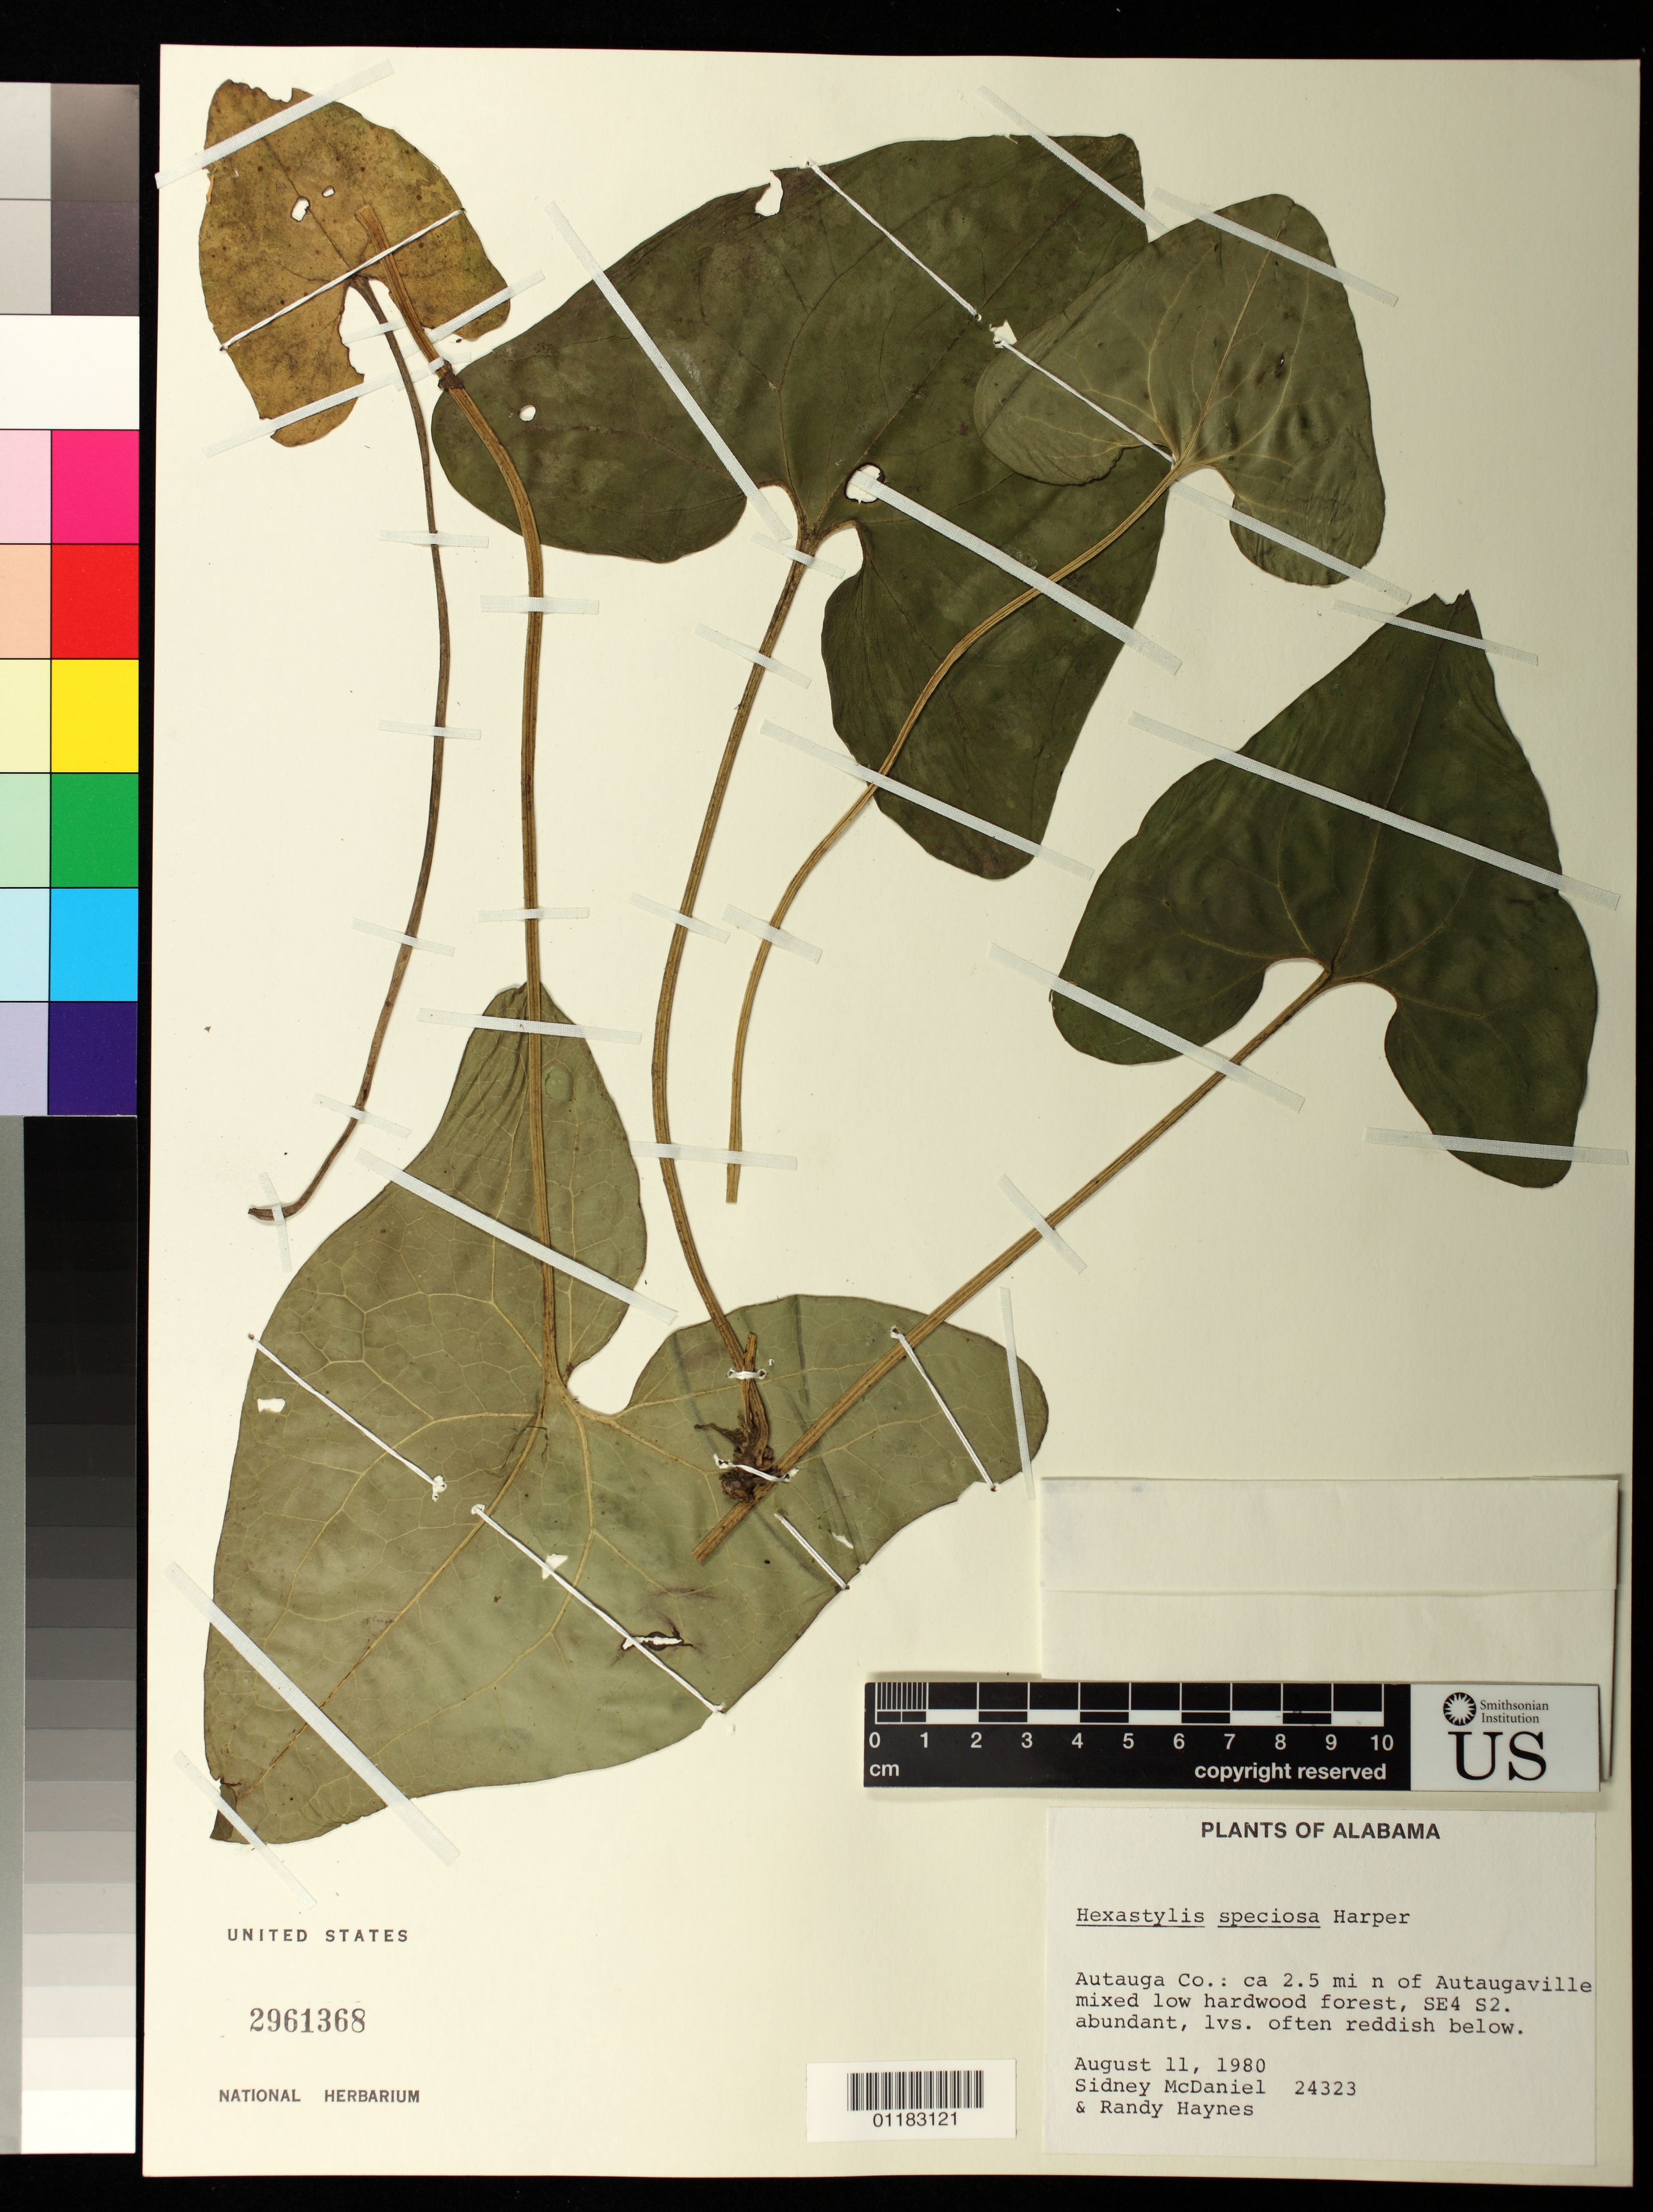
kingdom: Plantae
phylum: Tracheophyta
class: Magnoliopsida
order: Piperales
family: Aristolochiaceae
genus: Hexastylis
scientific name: Hexastylis speciosa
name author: R.M. Harper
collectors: S. T. McDaniel & R. Haynes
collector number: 24323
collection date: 1980-08-11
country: United States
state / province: Alabama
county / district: Autauga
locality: Autauga County: ca. 2.5 mile N of Autaugaville.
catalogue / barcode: US 2961368